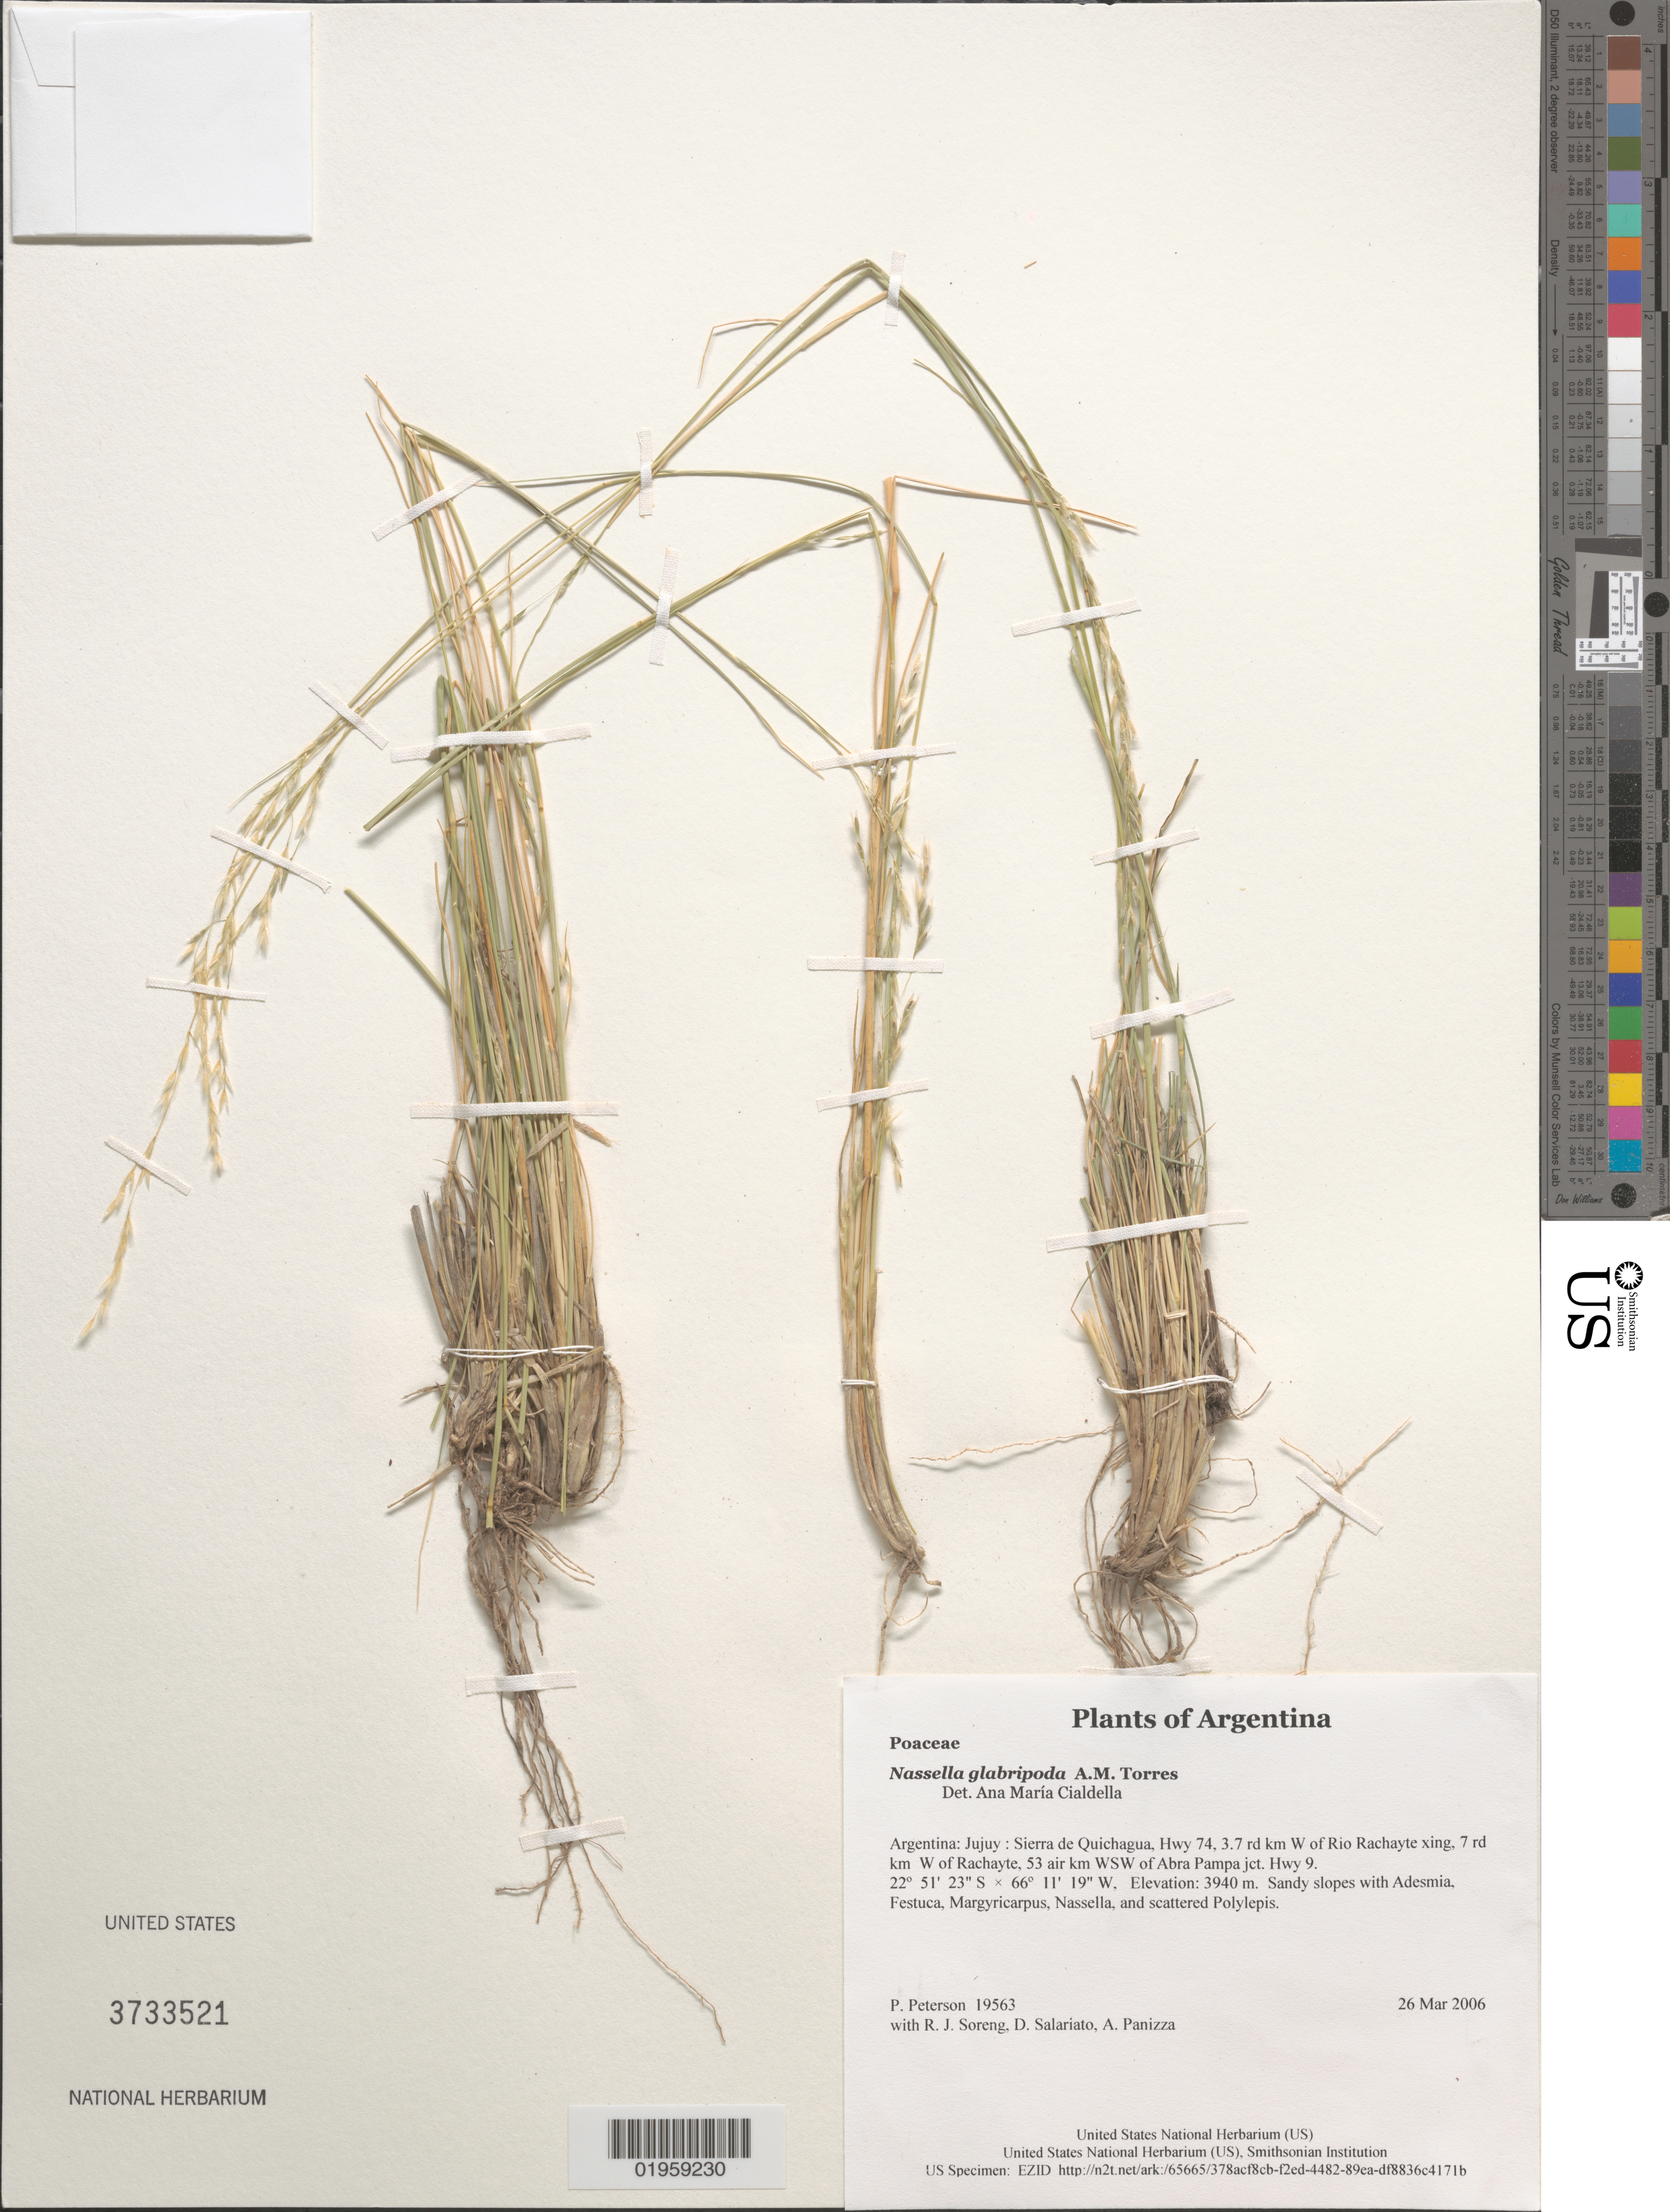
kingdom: Plantae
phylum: Tracheophyta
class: Liliopsida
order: Poales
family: Poaceae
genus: Nassella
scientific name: Nassella glabripoda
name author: A.M. Torres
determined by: Cialdella, A. M.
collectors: P. M. Peterson, R. J. Soreng, D. Salariato & A. Panizza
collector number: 19563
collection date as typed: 26 Mar 2006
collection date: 2006-03-26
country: Argentina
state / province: Jujuy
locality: Sierra de Quichagua, Hwy 74, 3.7 rd km W of Rio Rachayte xing, 7 rd km W of Rachayte, 53 air km WSW of Abra Pampa jct. Hwy 9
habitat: Sandy slopes with Adesmia, Festuca, Margyricarpus, Nassella, and scattered Polylepis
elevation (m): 3940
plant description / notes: US, SI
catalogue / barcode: US 3733521